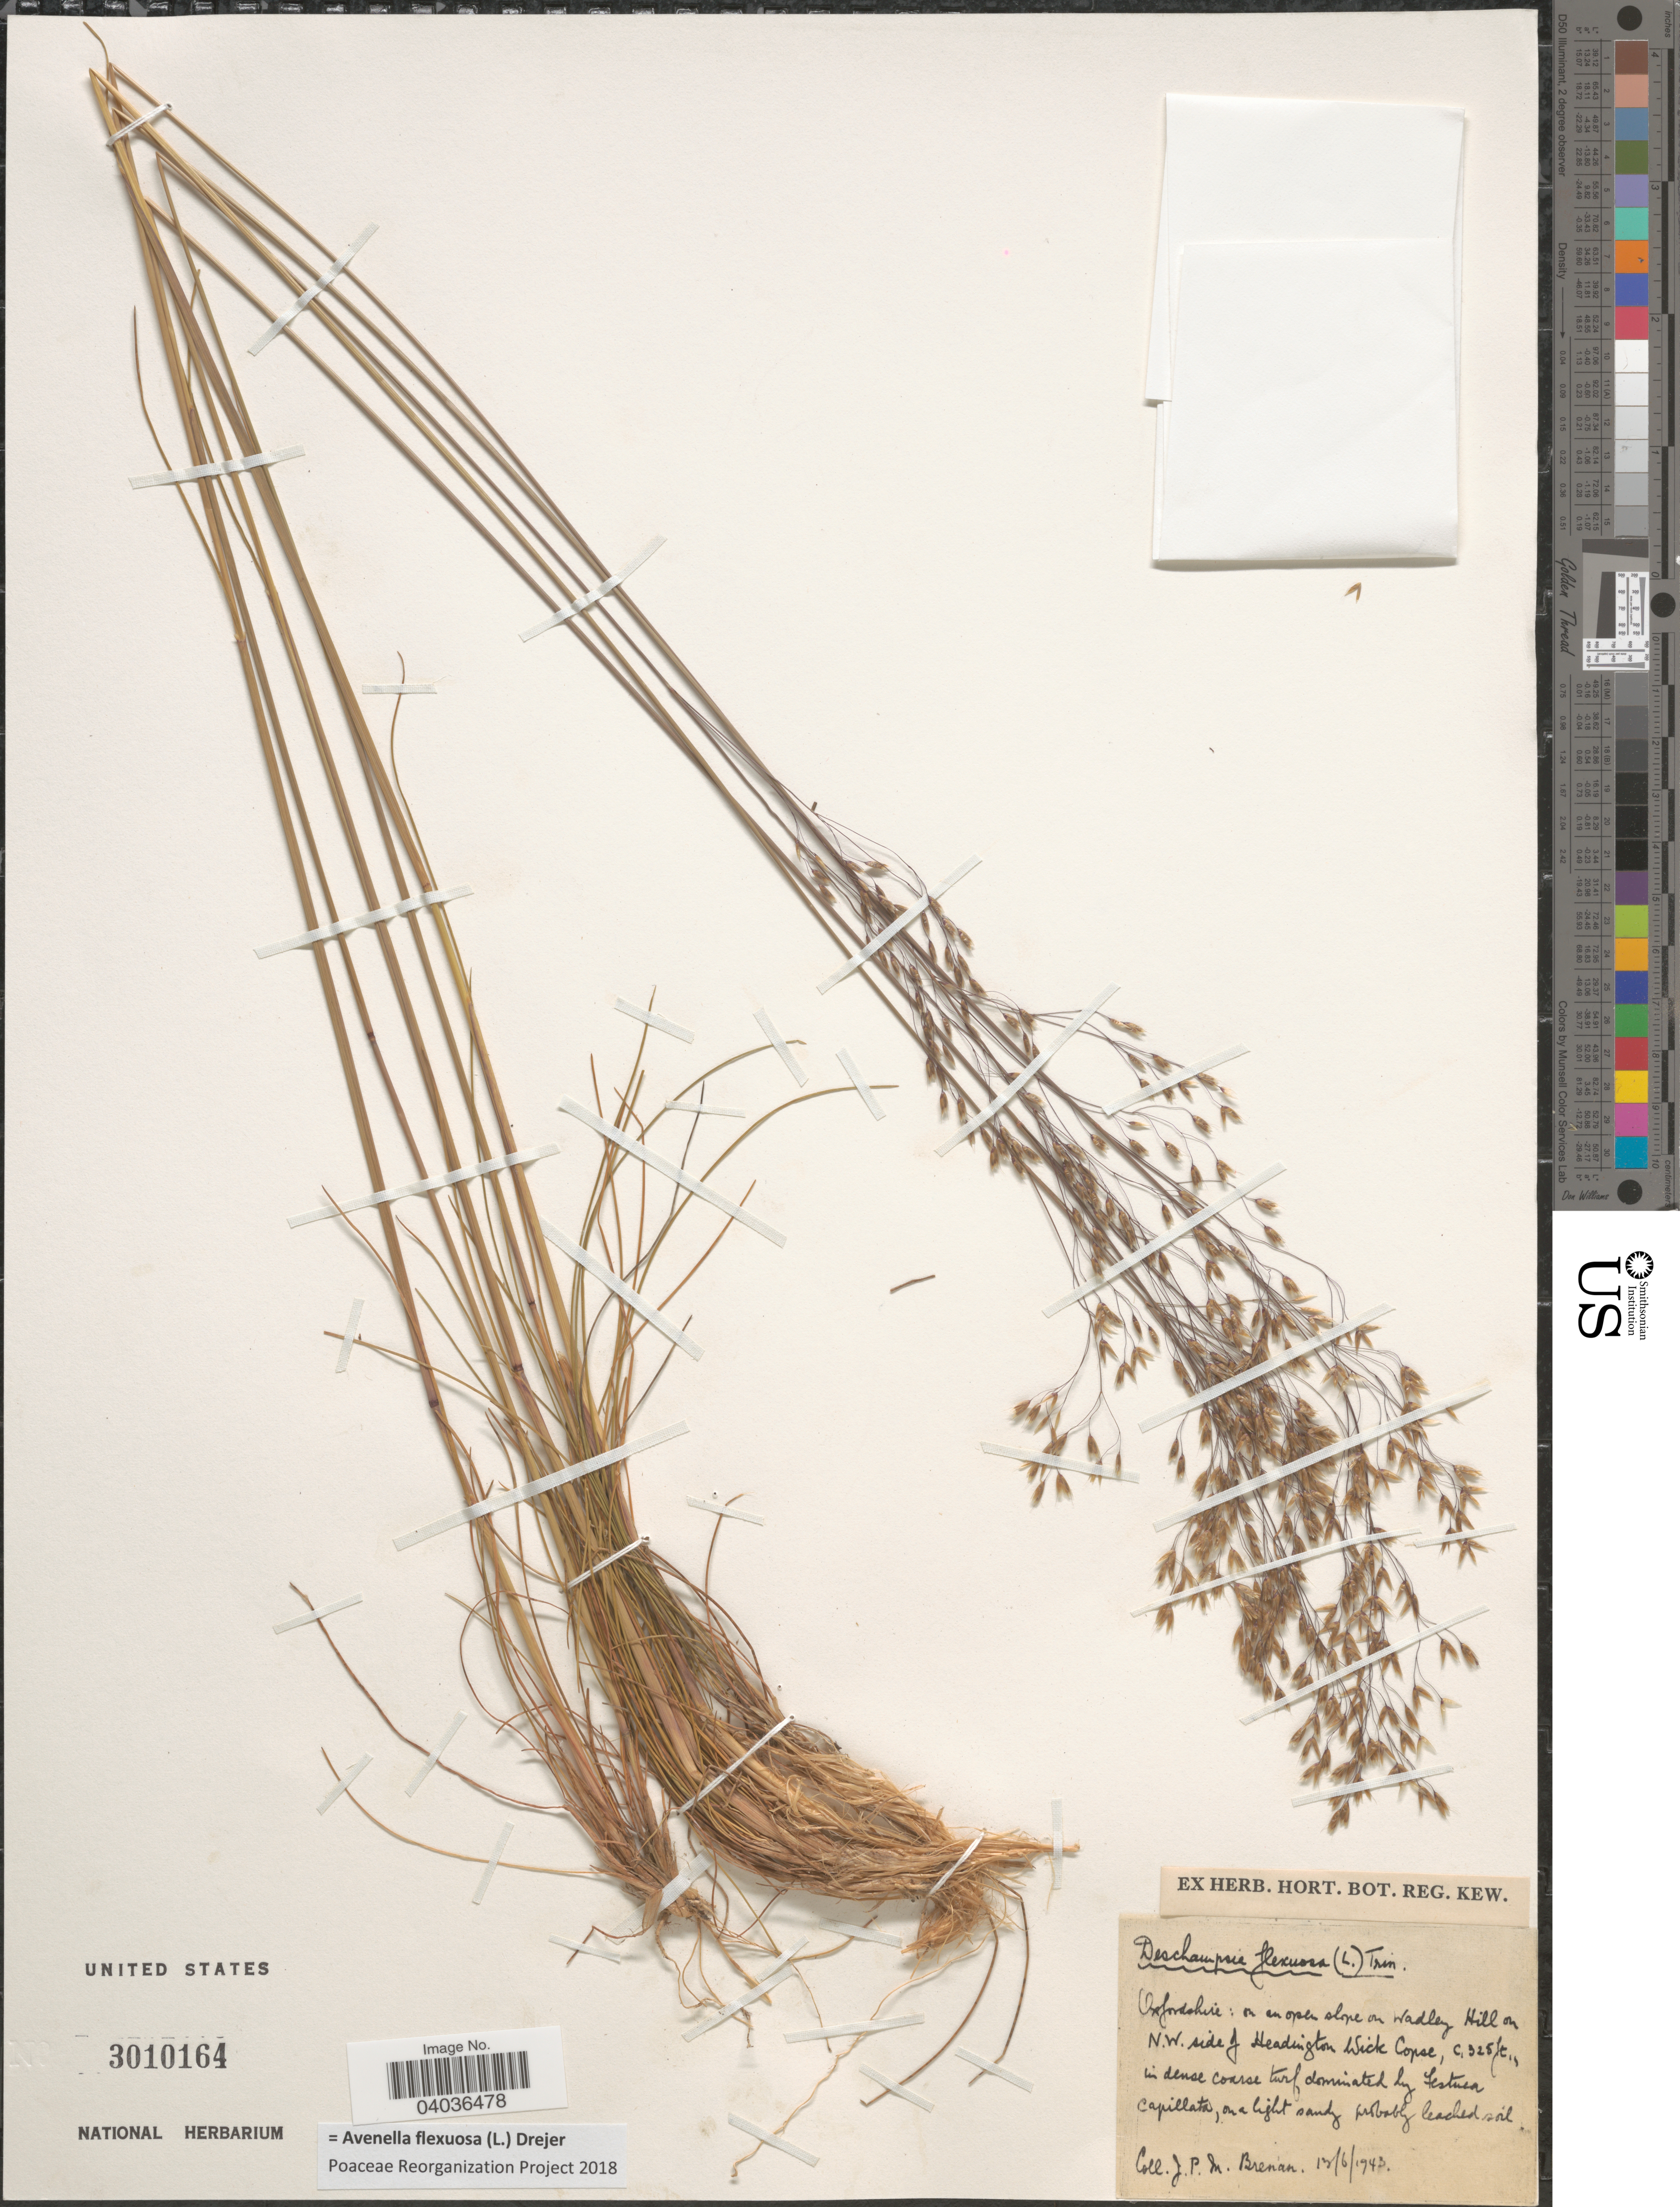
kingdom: Plantae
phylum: Tracheophyta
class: Liliopsida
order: Poales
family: Poaceae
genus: Avenella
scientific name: Avenella flexuosa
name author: (L.) Drejer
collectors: J. Brenan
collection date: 1943-06-13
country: United Kingdom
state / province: England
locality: Oxfordshire, on an open slope on Wadley Hill on N.W. side of Headington Wick Copse.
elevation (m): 99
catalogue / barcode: US 3010164